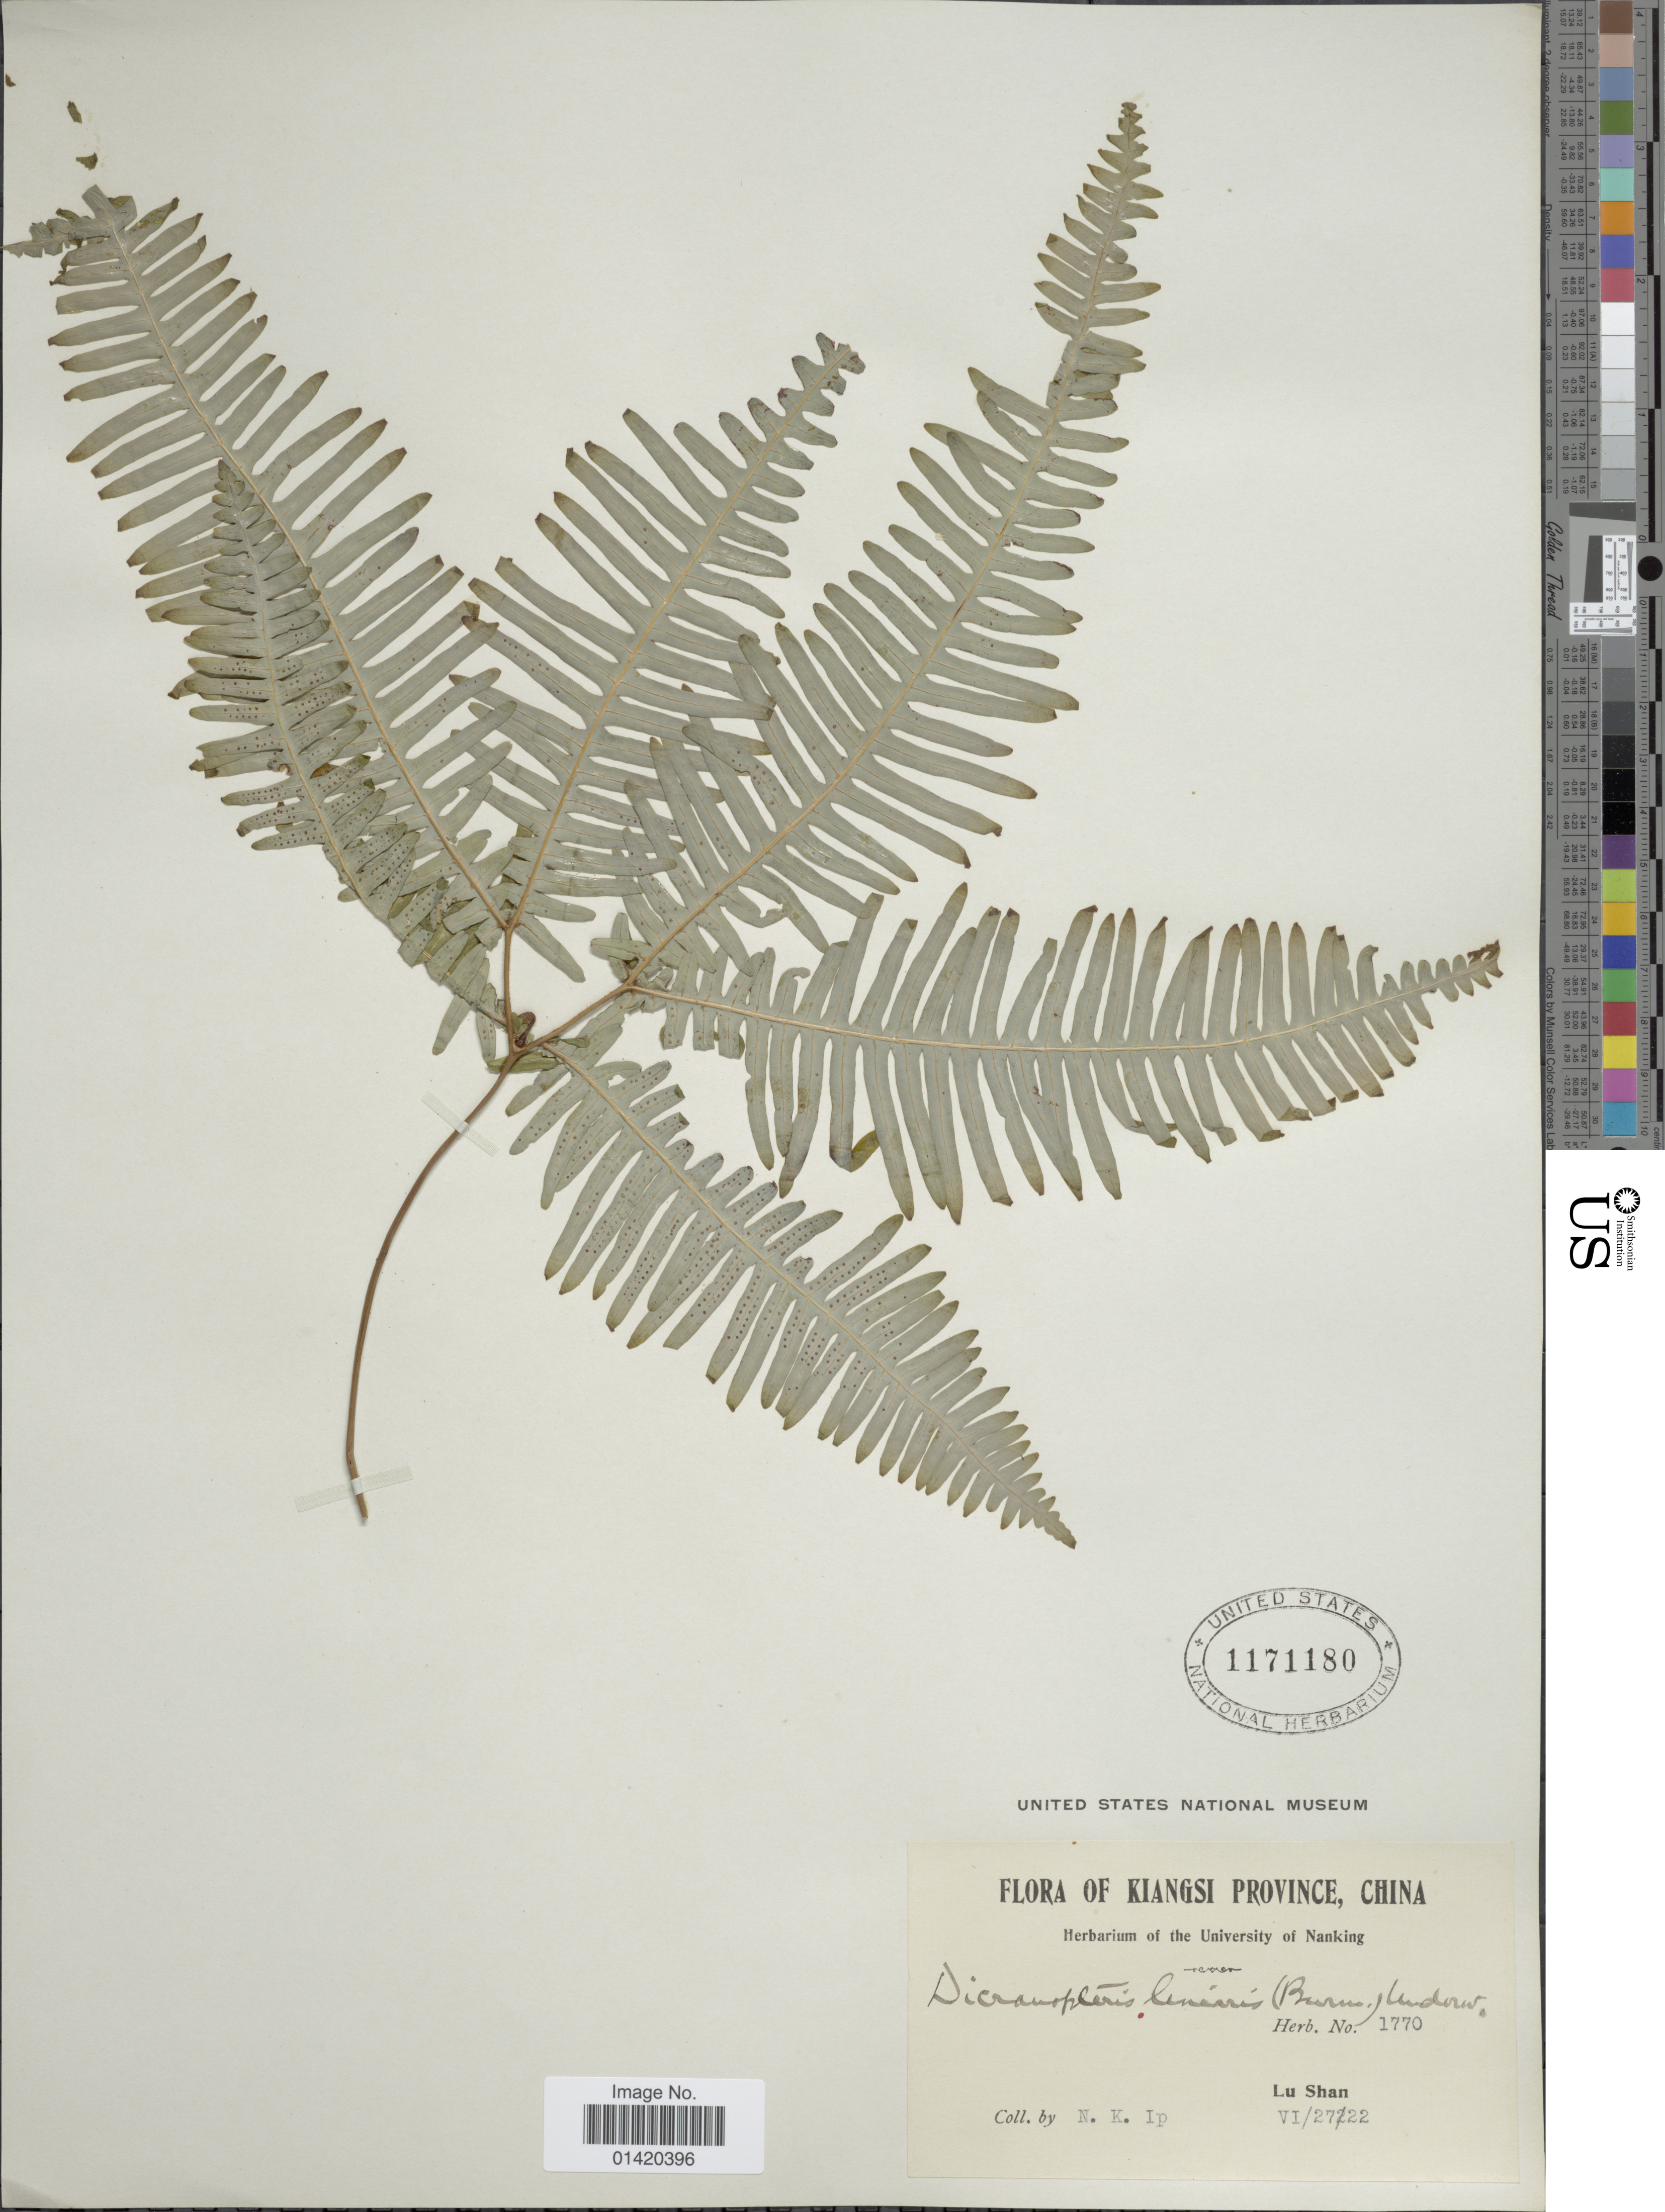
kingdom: Plantae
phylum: Tracheophyta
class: Polypodiopsida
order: Gleicheniales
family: Gleicheniaceae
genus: Dicranopteris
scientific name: Dicranopteris linearis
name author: (Burm. f.) Underw.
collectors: N. Ip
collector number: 1770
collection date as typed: Transcribed d/m/y: 27/6/22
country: China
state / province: Jiangxi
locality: Kiangsi Province, Lu Shan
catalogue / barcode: US 1171180